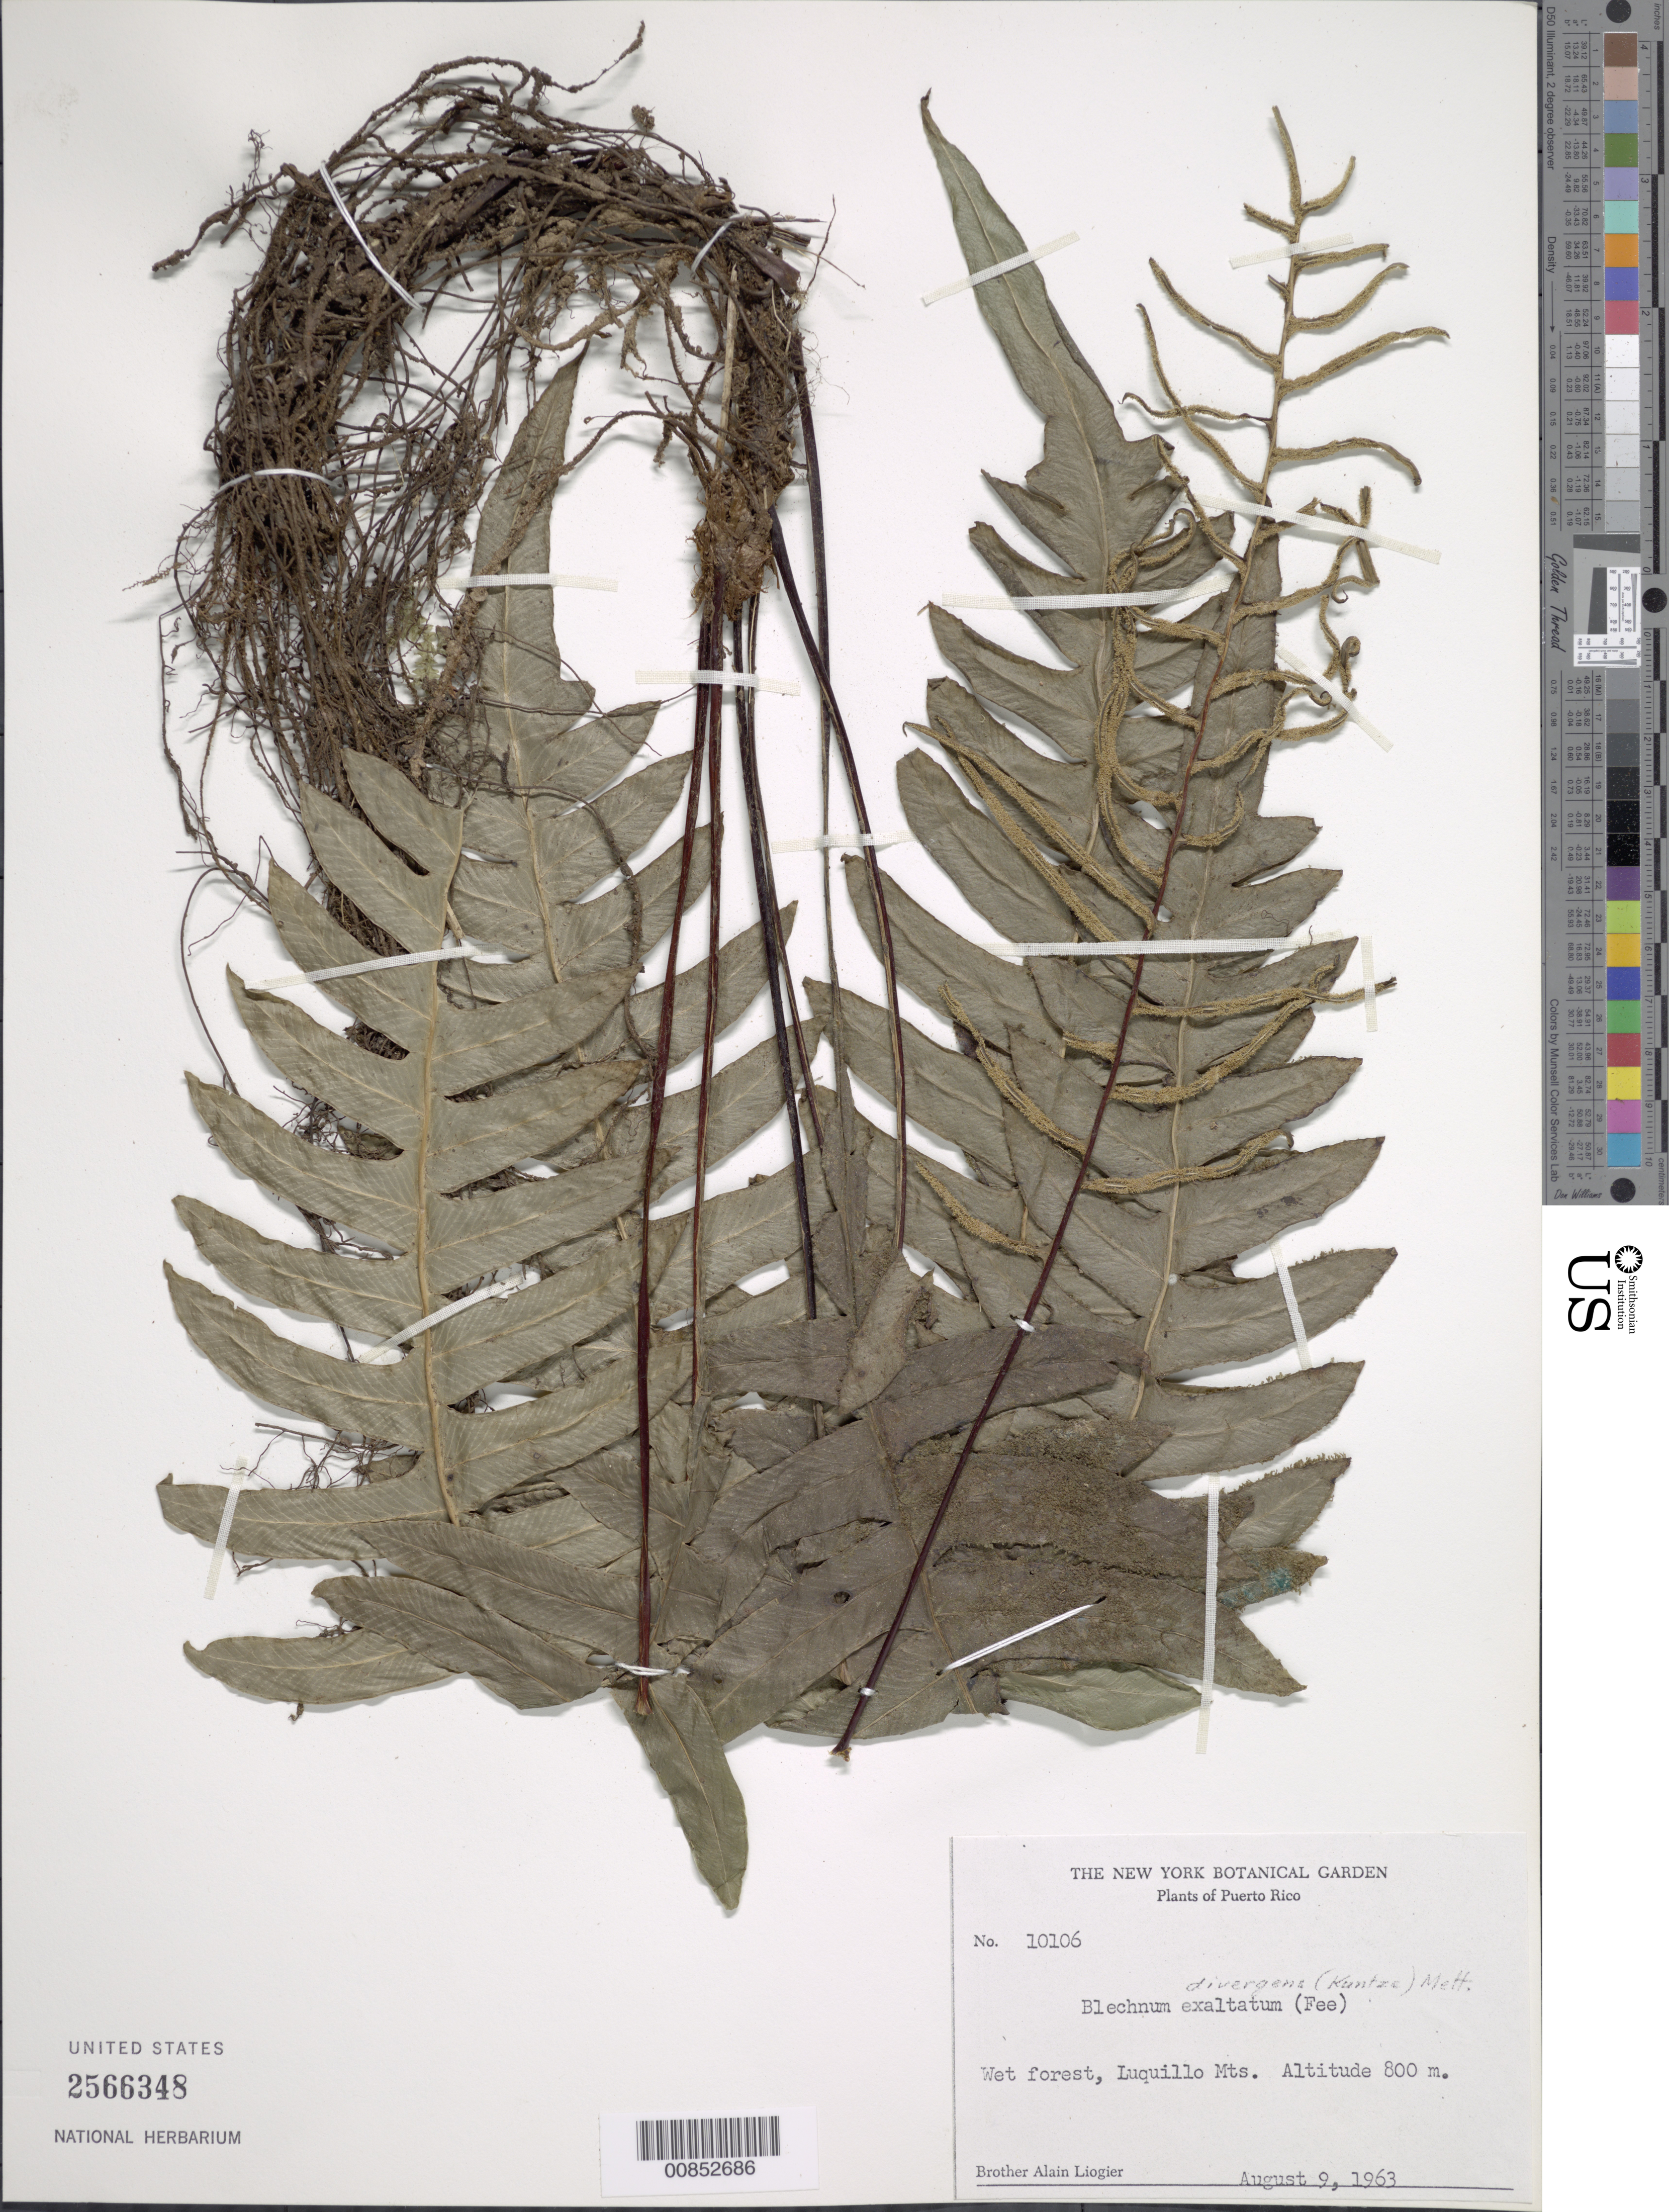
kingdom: Plantae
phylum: Tracheophyta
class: Polypodiopsida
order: Polypodiales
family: Blechnaceae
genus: Blechnum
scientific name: Blechnum exaltatum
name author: (Fée) Duek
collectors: A. H. Liogier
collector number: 10106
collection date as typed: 09 Aug 1963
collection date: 1963-08-09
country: Puerto Rico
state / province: Luquillo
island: Puerto Rico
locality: Luquillo Mts.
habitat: Wet forest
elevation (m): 800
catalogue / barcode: US 2566348